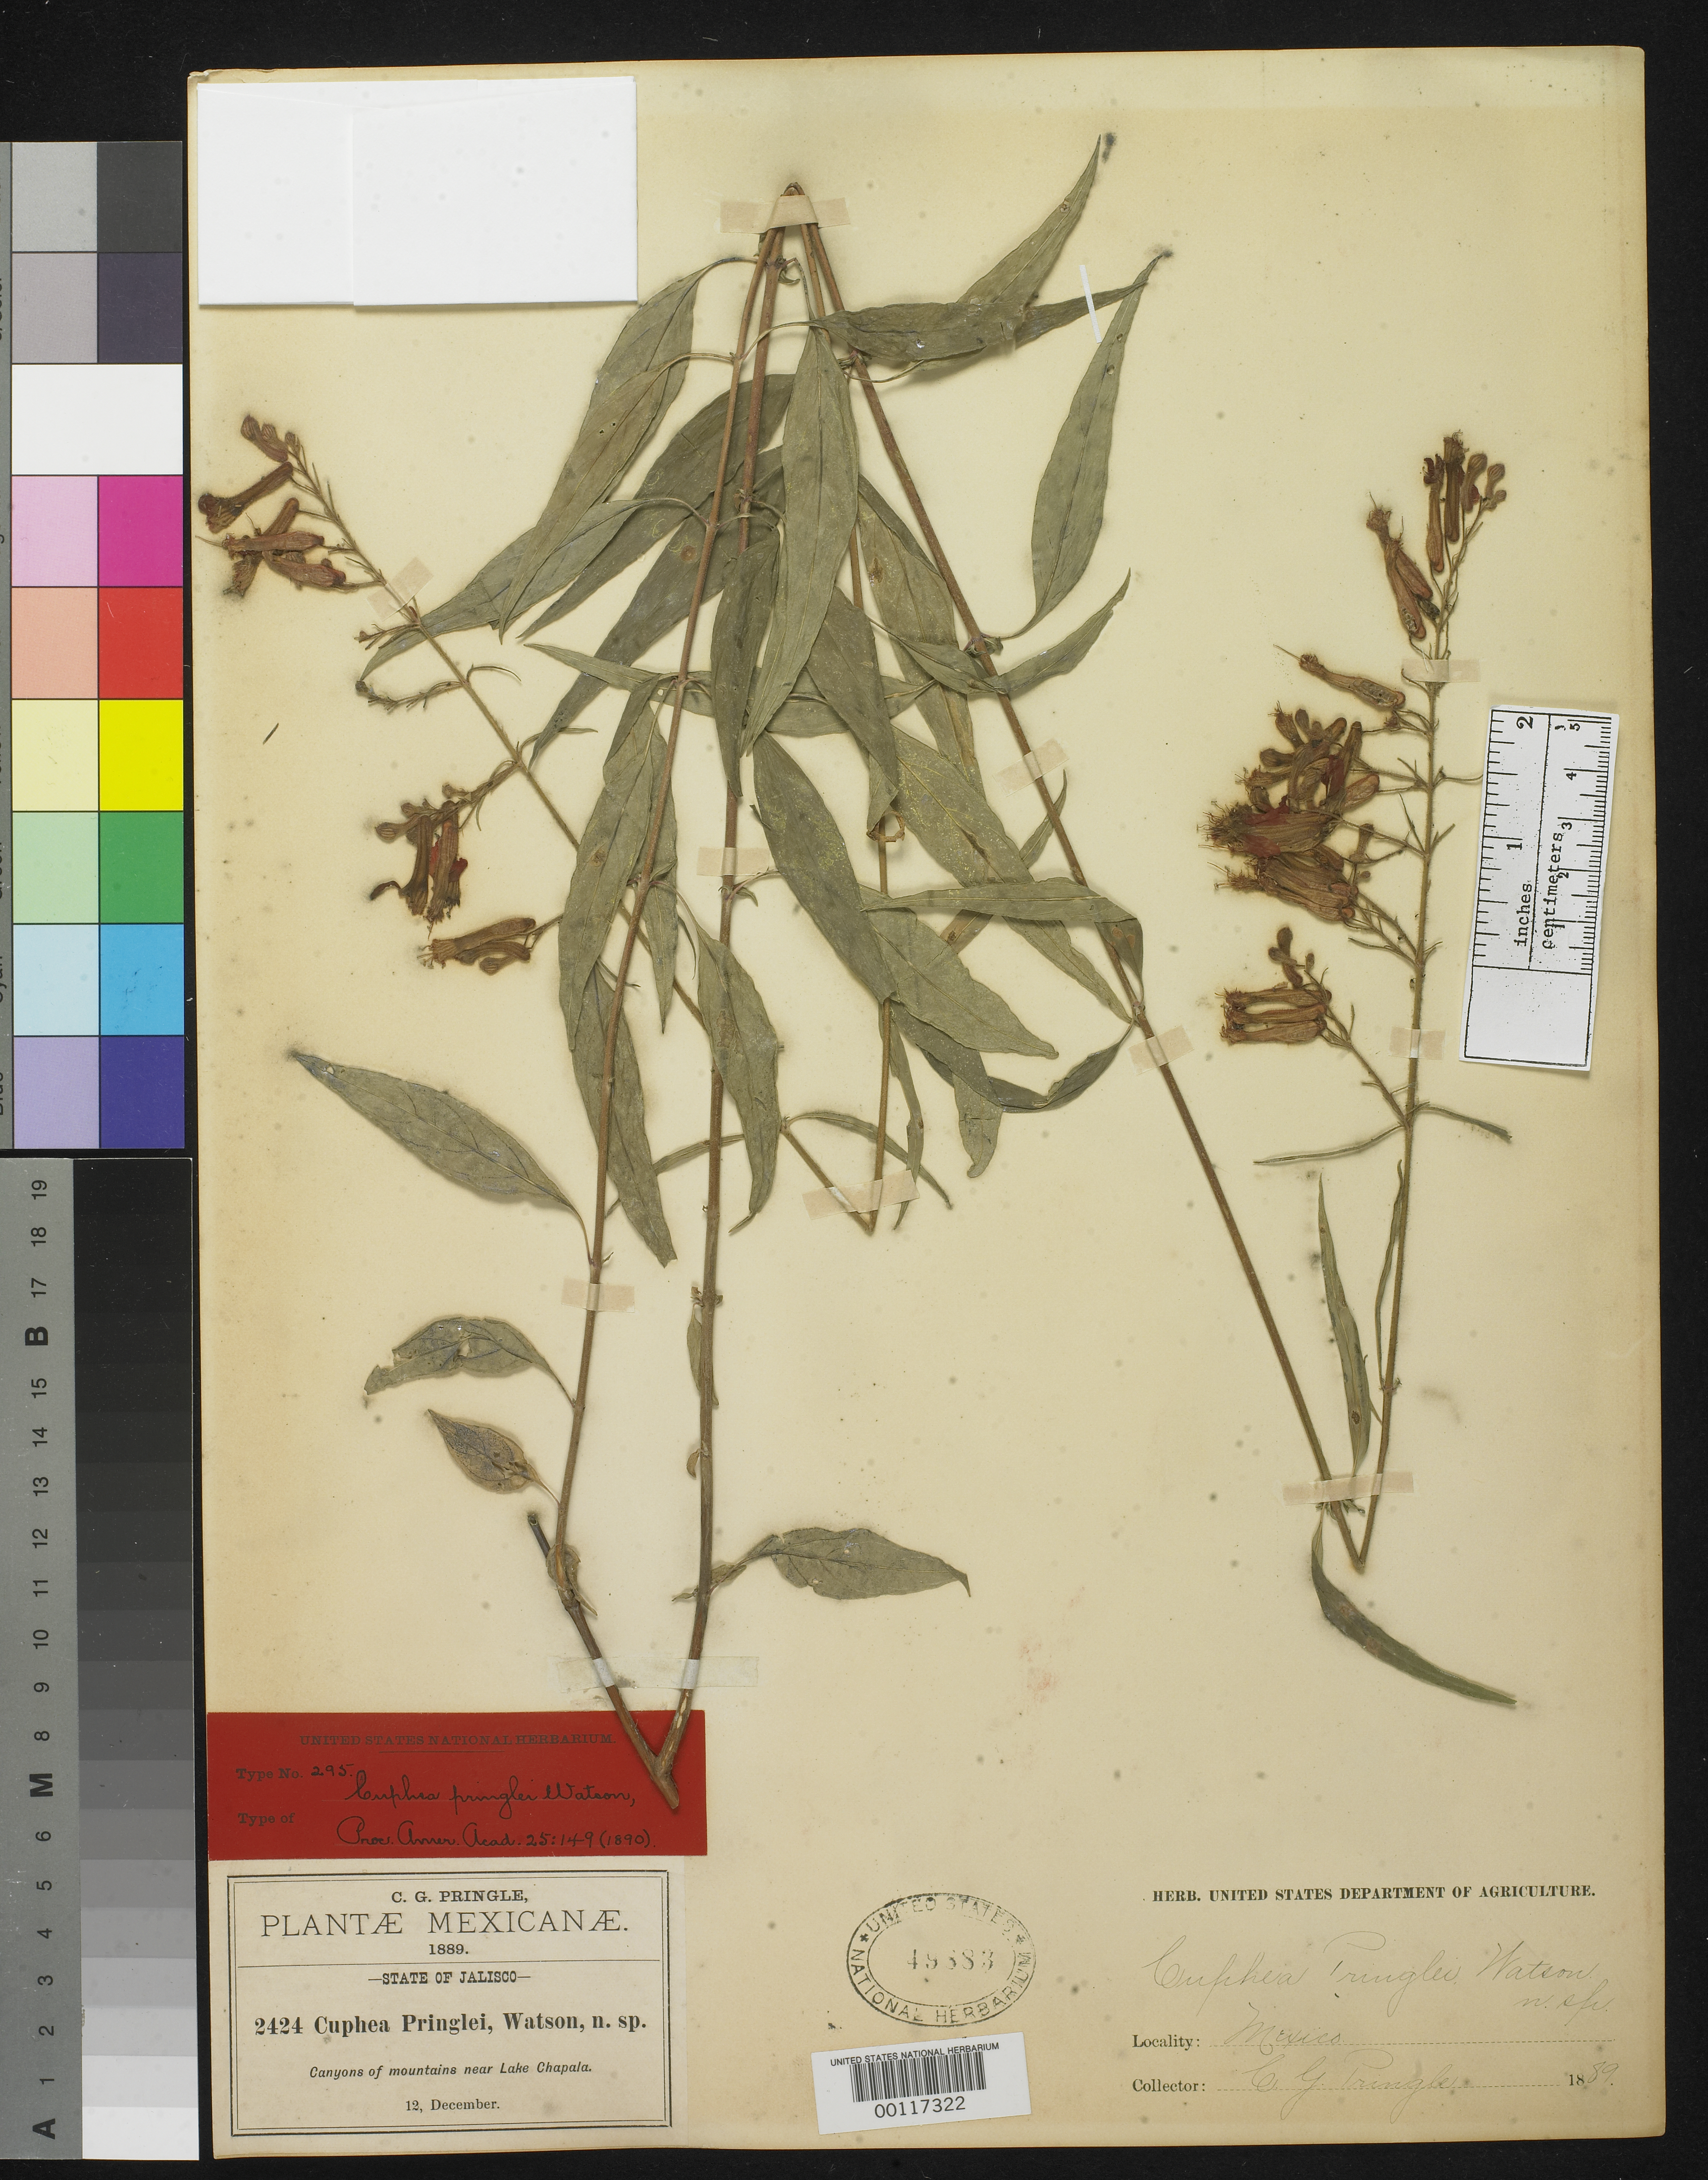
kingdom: Plantae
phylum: Tracheophyta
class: Magnoliopsida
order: Myrtales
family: Lythraceae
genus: Cuphea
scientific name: Cuphea pringlei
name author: S. Watson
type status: Isotype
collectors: C. G. Pringle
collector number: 2424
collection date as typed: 12 Dec 1889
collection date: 1889-12-12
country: Mexico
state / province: Jalisco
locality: Near Lake Chapala.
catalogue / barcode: US 49883